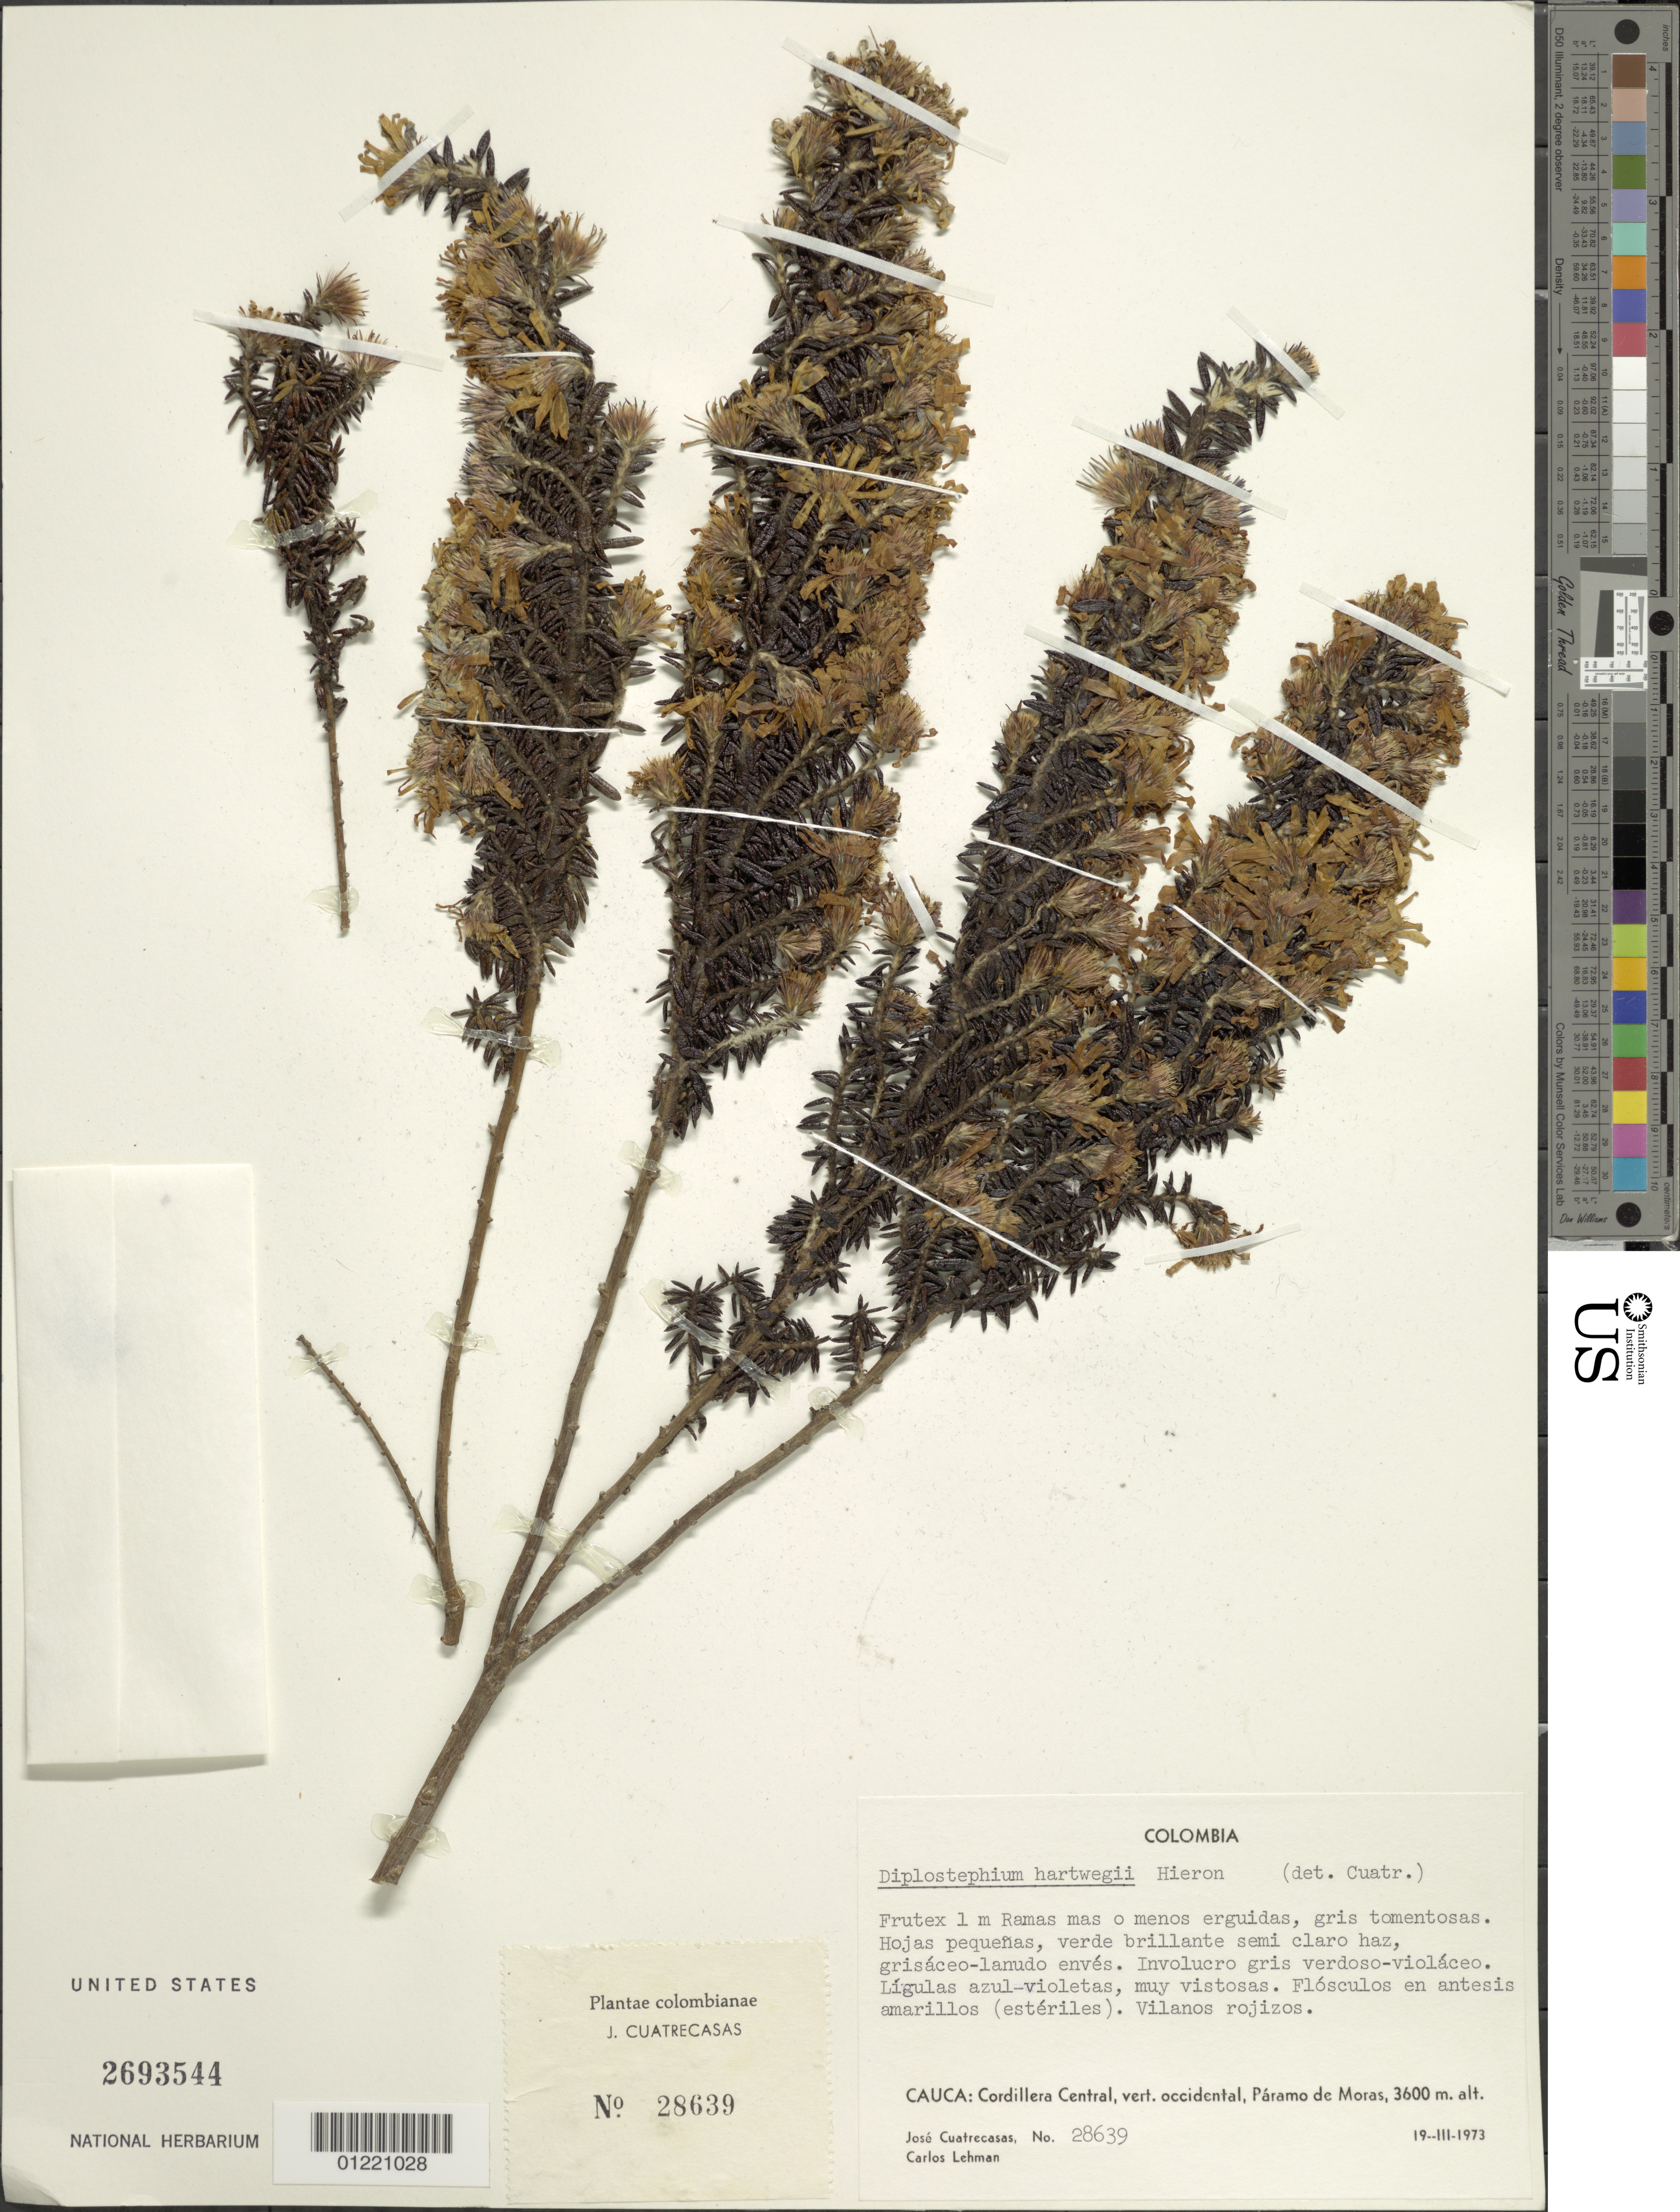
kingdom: Plantae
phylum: Tracheophyta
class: Magnoliopsida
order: Asterales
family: Asteraceae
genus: Diplostephium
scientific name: Diplostephium hartwegii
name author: Hieron.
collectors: J. Cuatrecasas & C. Lehman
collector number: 28639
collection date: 1973-03-19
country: Colombia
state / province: Cauca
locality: Cordillera Central, vert. occidental, Páramo de Moras.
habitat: paramo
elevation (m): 3600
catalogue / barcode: US 2693544